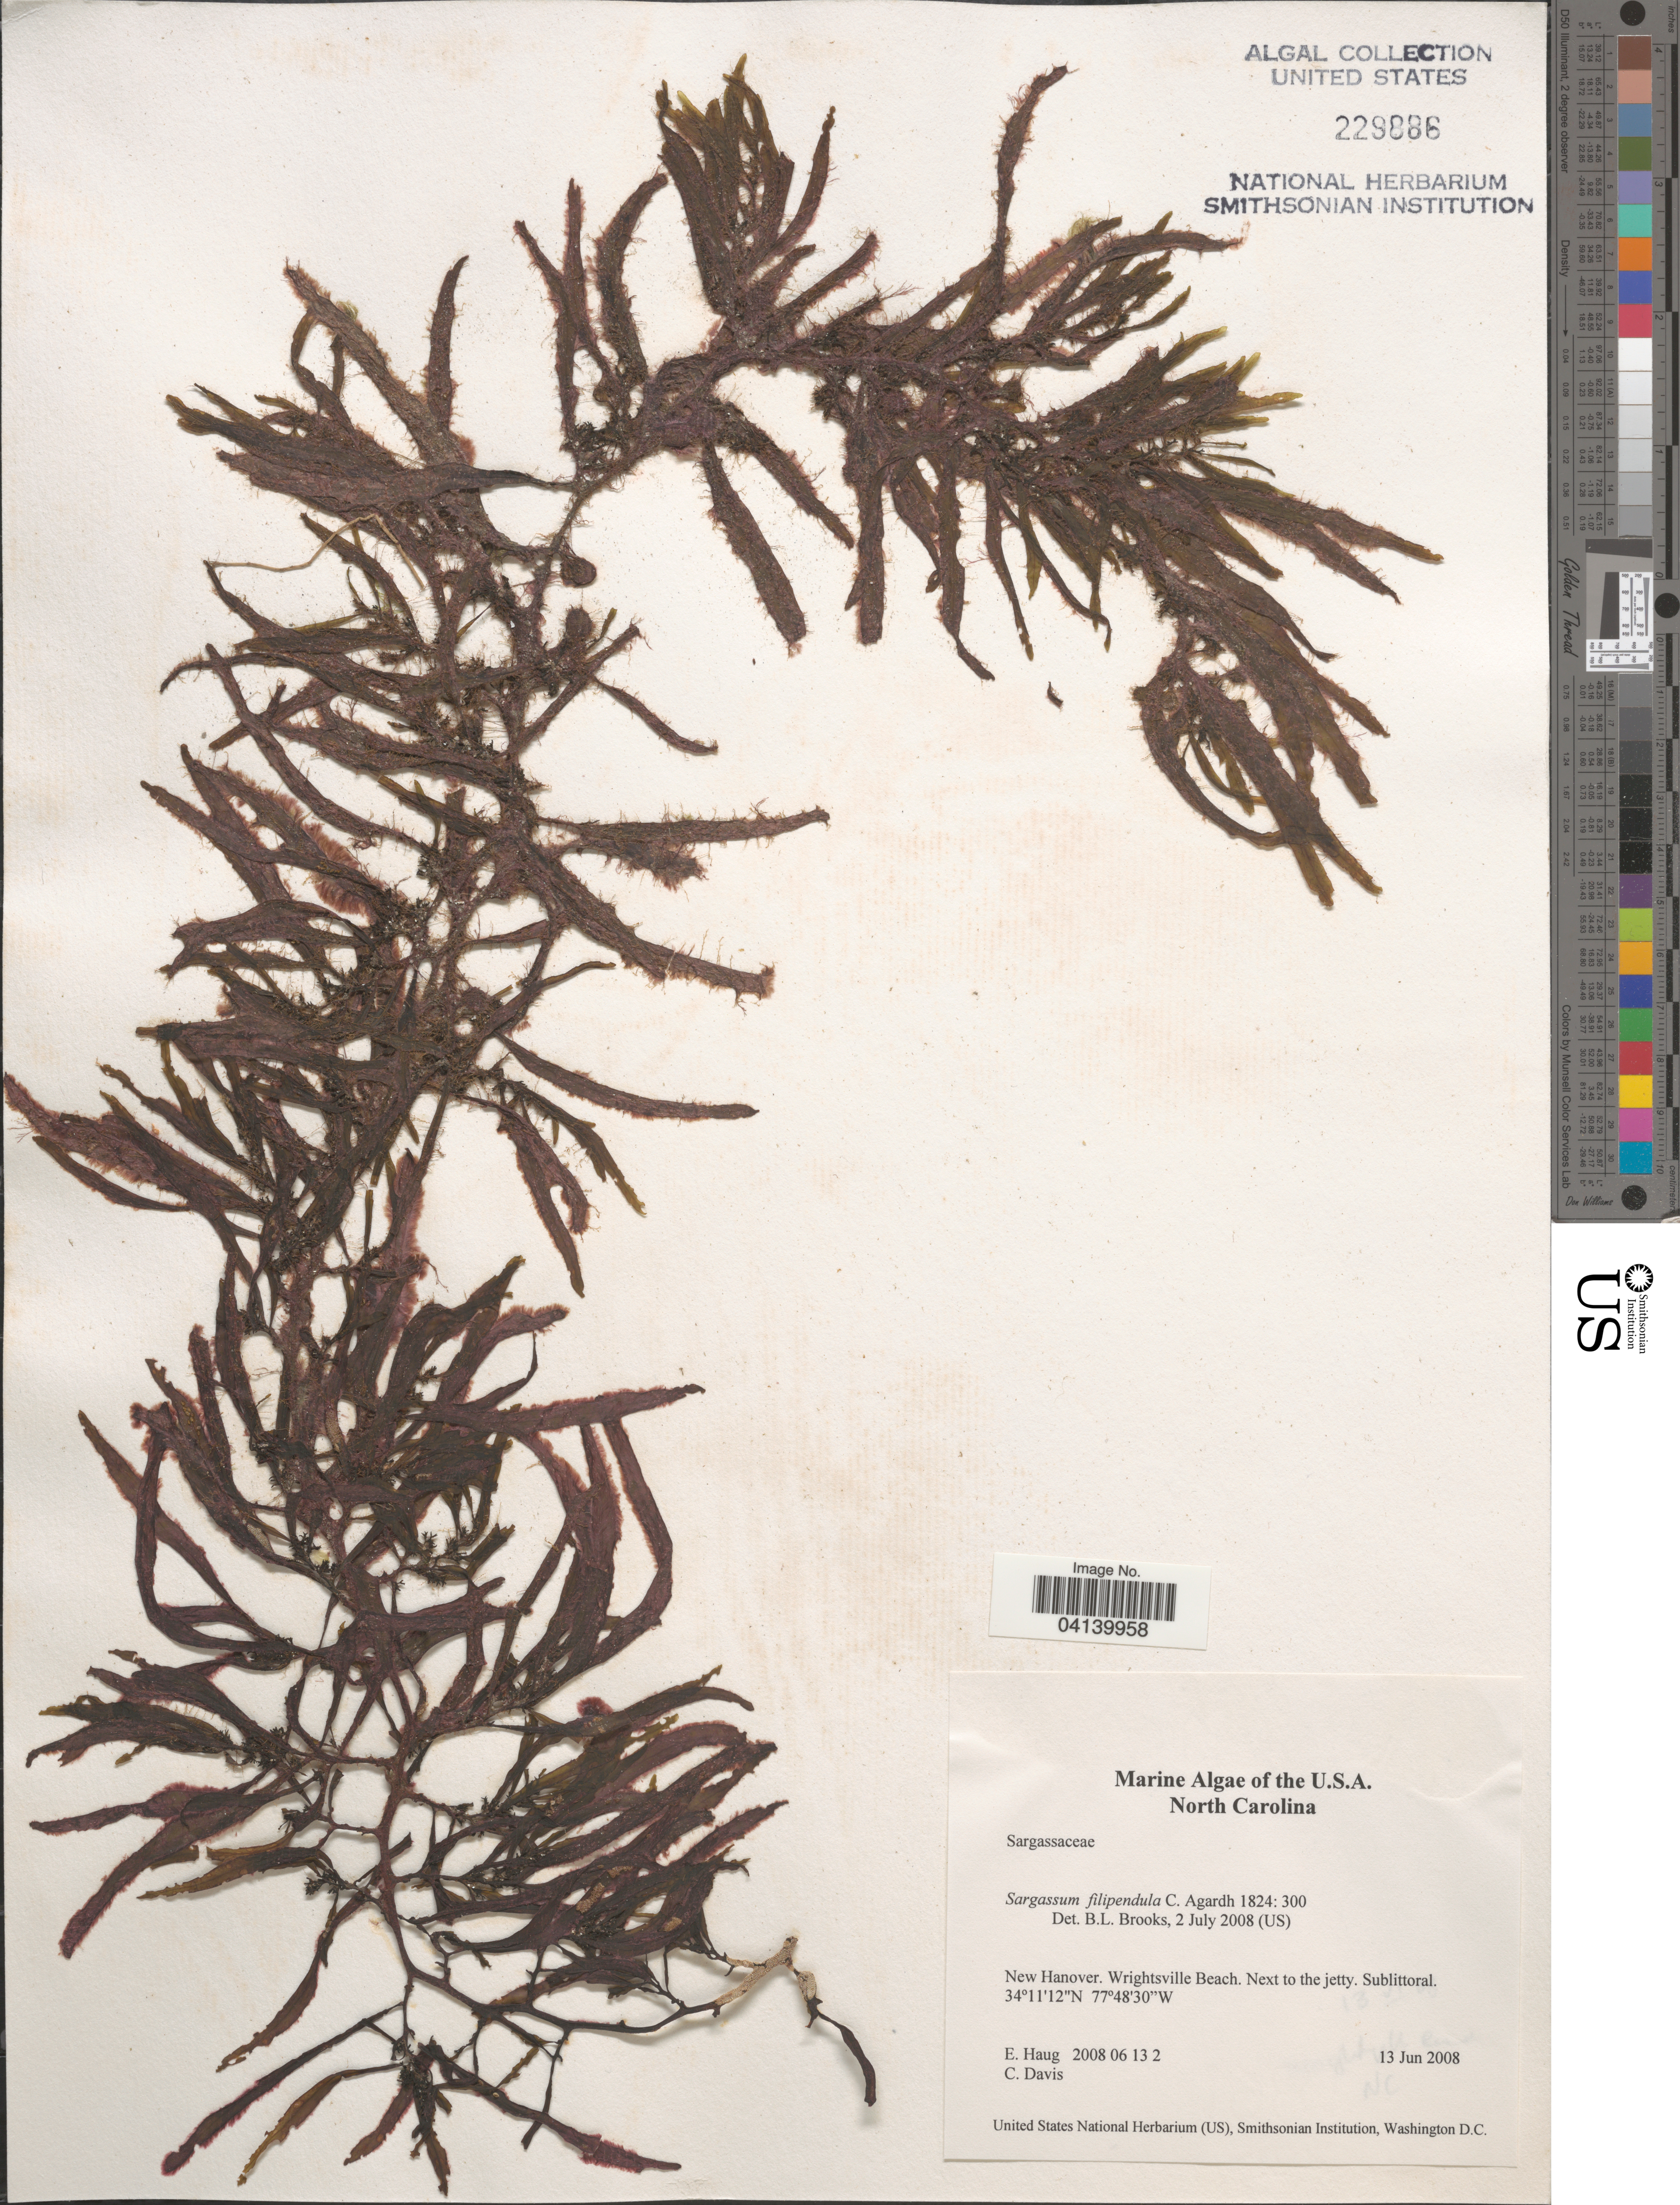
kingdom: Chromista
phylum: Ochrophyta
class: Phaeophyceae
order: Fucales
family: Sargassaceae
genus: Sargassum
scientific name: Sargassum filipendula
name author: C. Agardh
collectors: E. Haug & C. Davis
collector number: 200806132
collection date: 2008-06-13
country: United States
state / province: North Carolina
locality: New Hanover. Wrightsville Beach. Next to the jetty. Sublittoral.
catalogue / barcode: US 229886